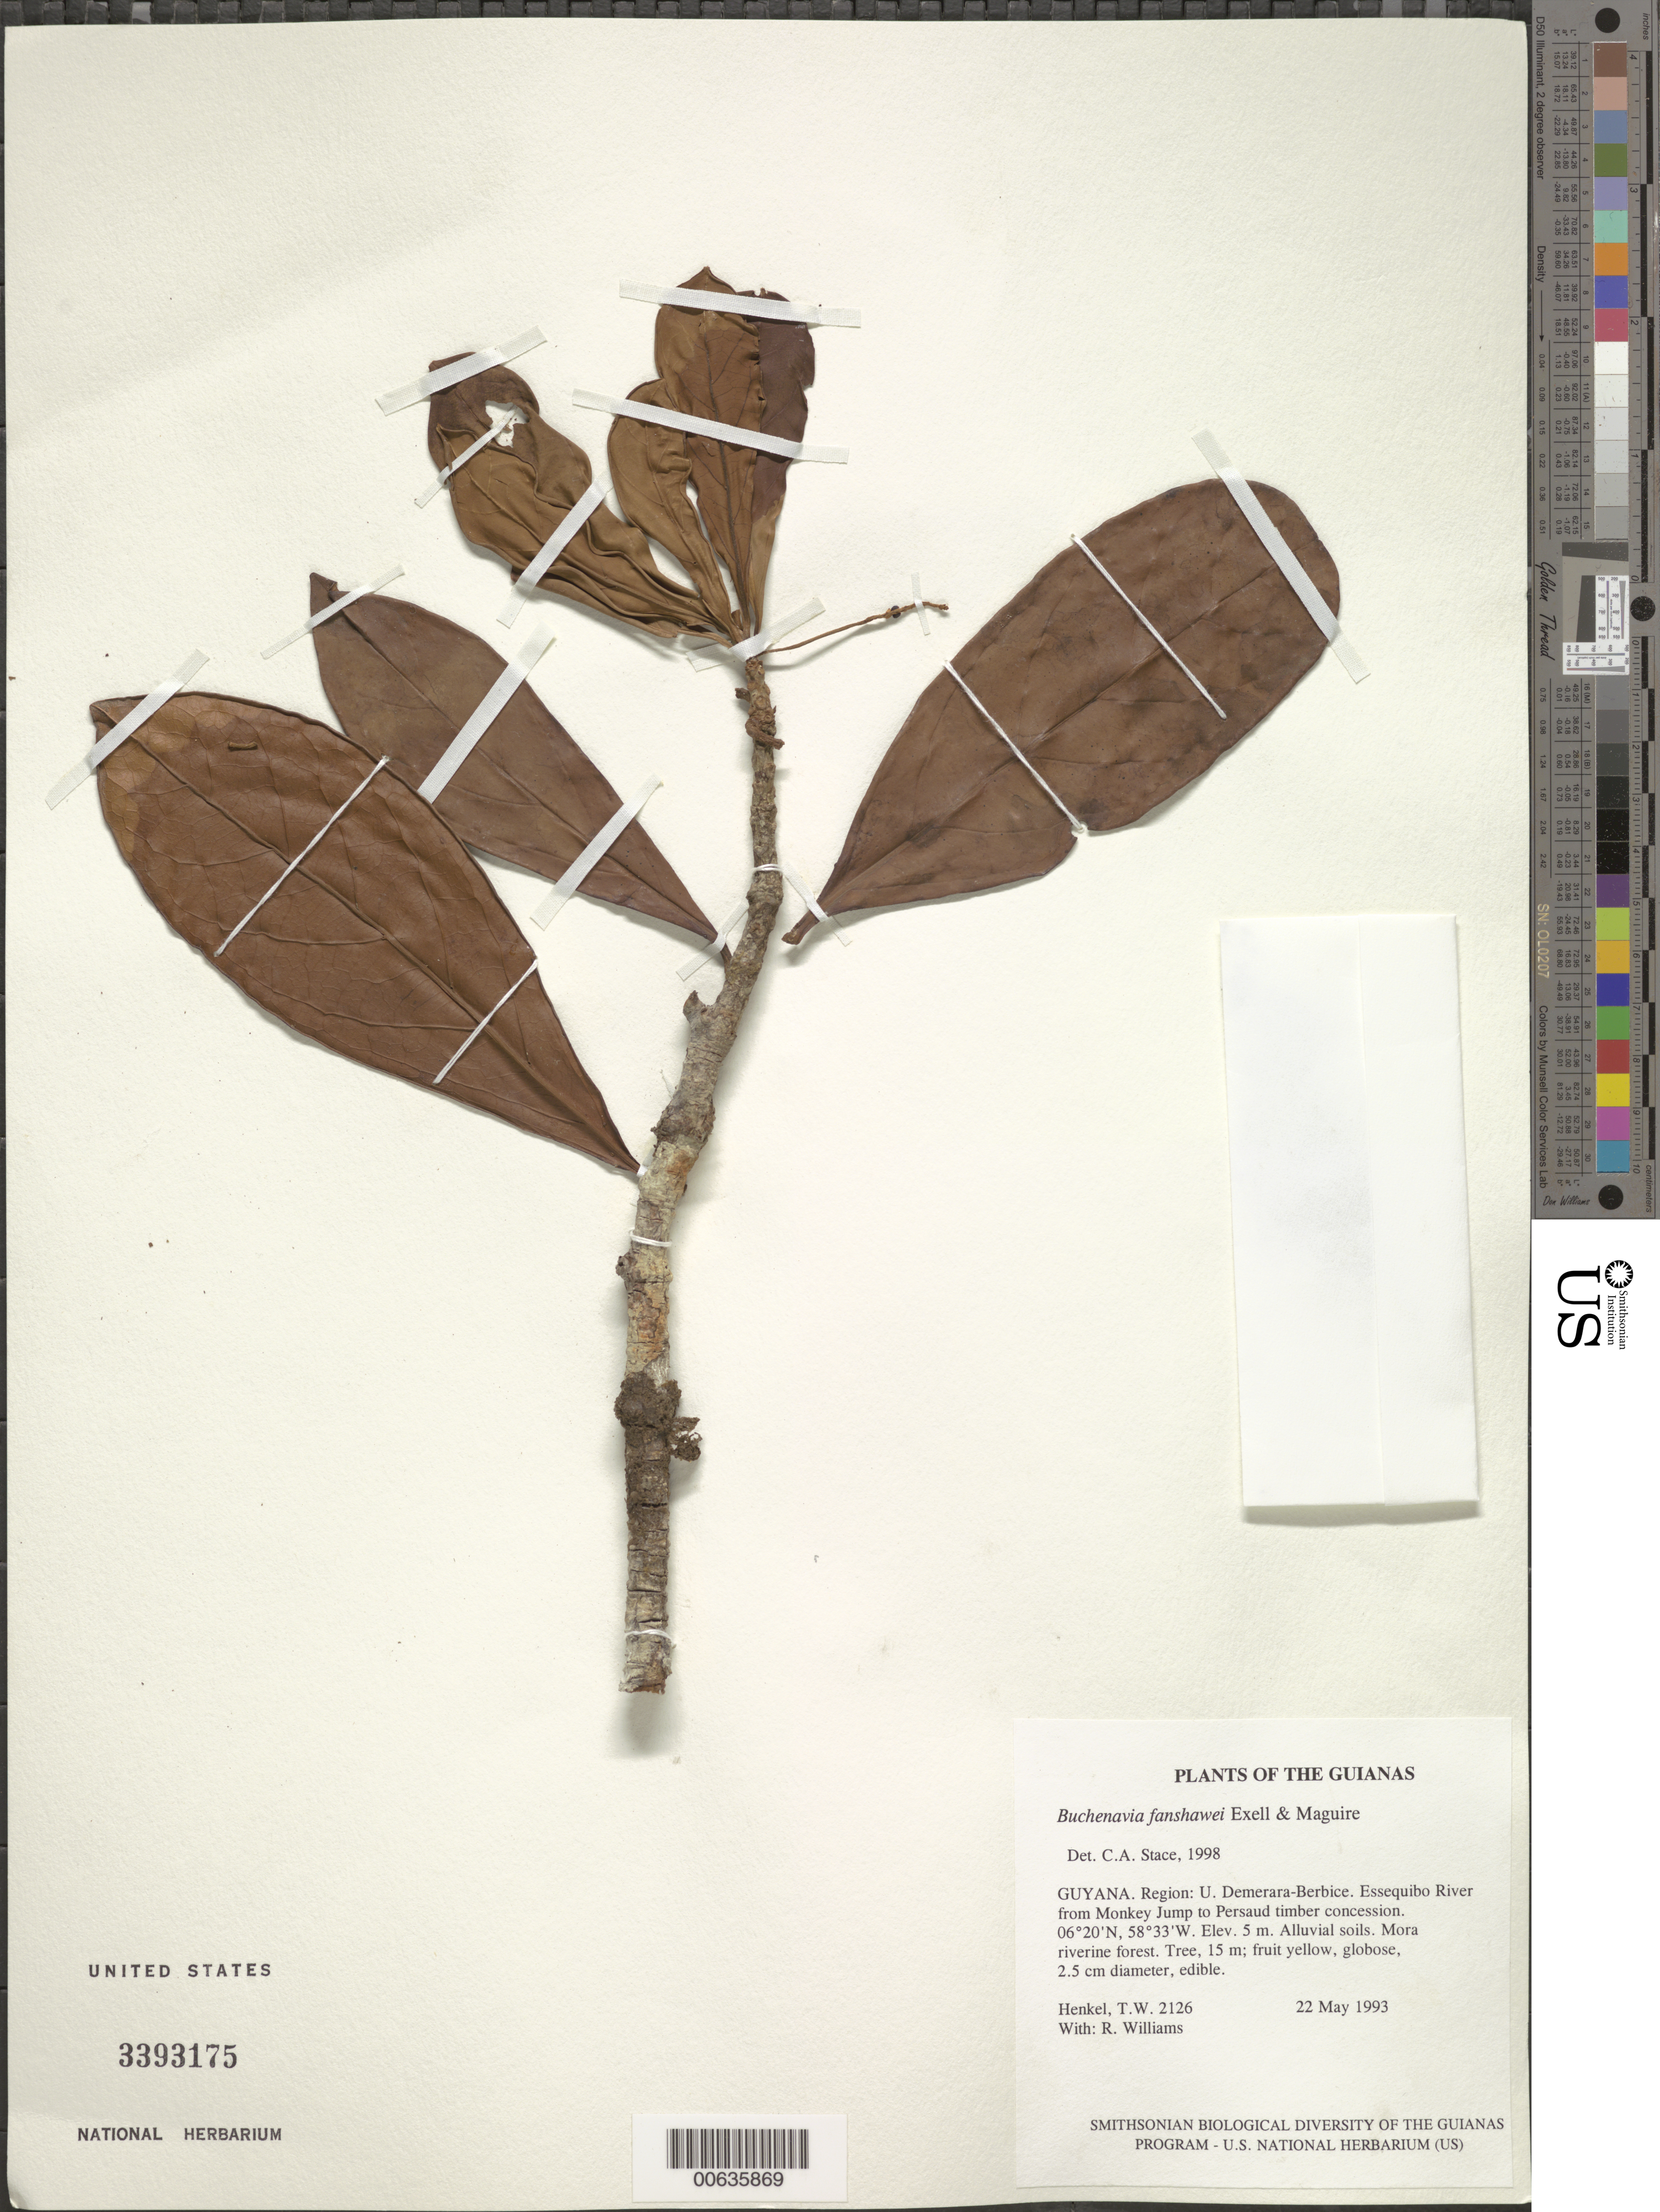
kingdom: Plantae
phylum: Tracheophyta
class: Magnoliopsida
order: Myrtales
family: Combretaceae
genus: Terminalia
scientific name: Terminalia fanshawei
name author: (Exell & Maguire) Gere & Boatwr.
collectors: T. Henkel & R. Williams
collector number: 2126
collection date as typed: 22 May 1993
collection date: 1993-05-22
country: Guyana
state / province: U. Demerara-Berbice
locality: Essequibo River from Monkey Jump to Persaud timber concession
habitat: Alluvial soils. Mora riverine forest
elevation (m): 5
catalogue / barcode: US 3393175